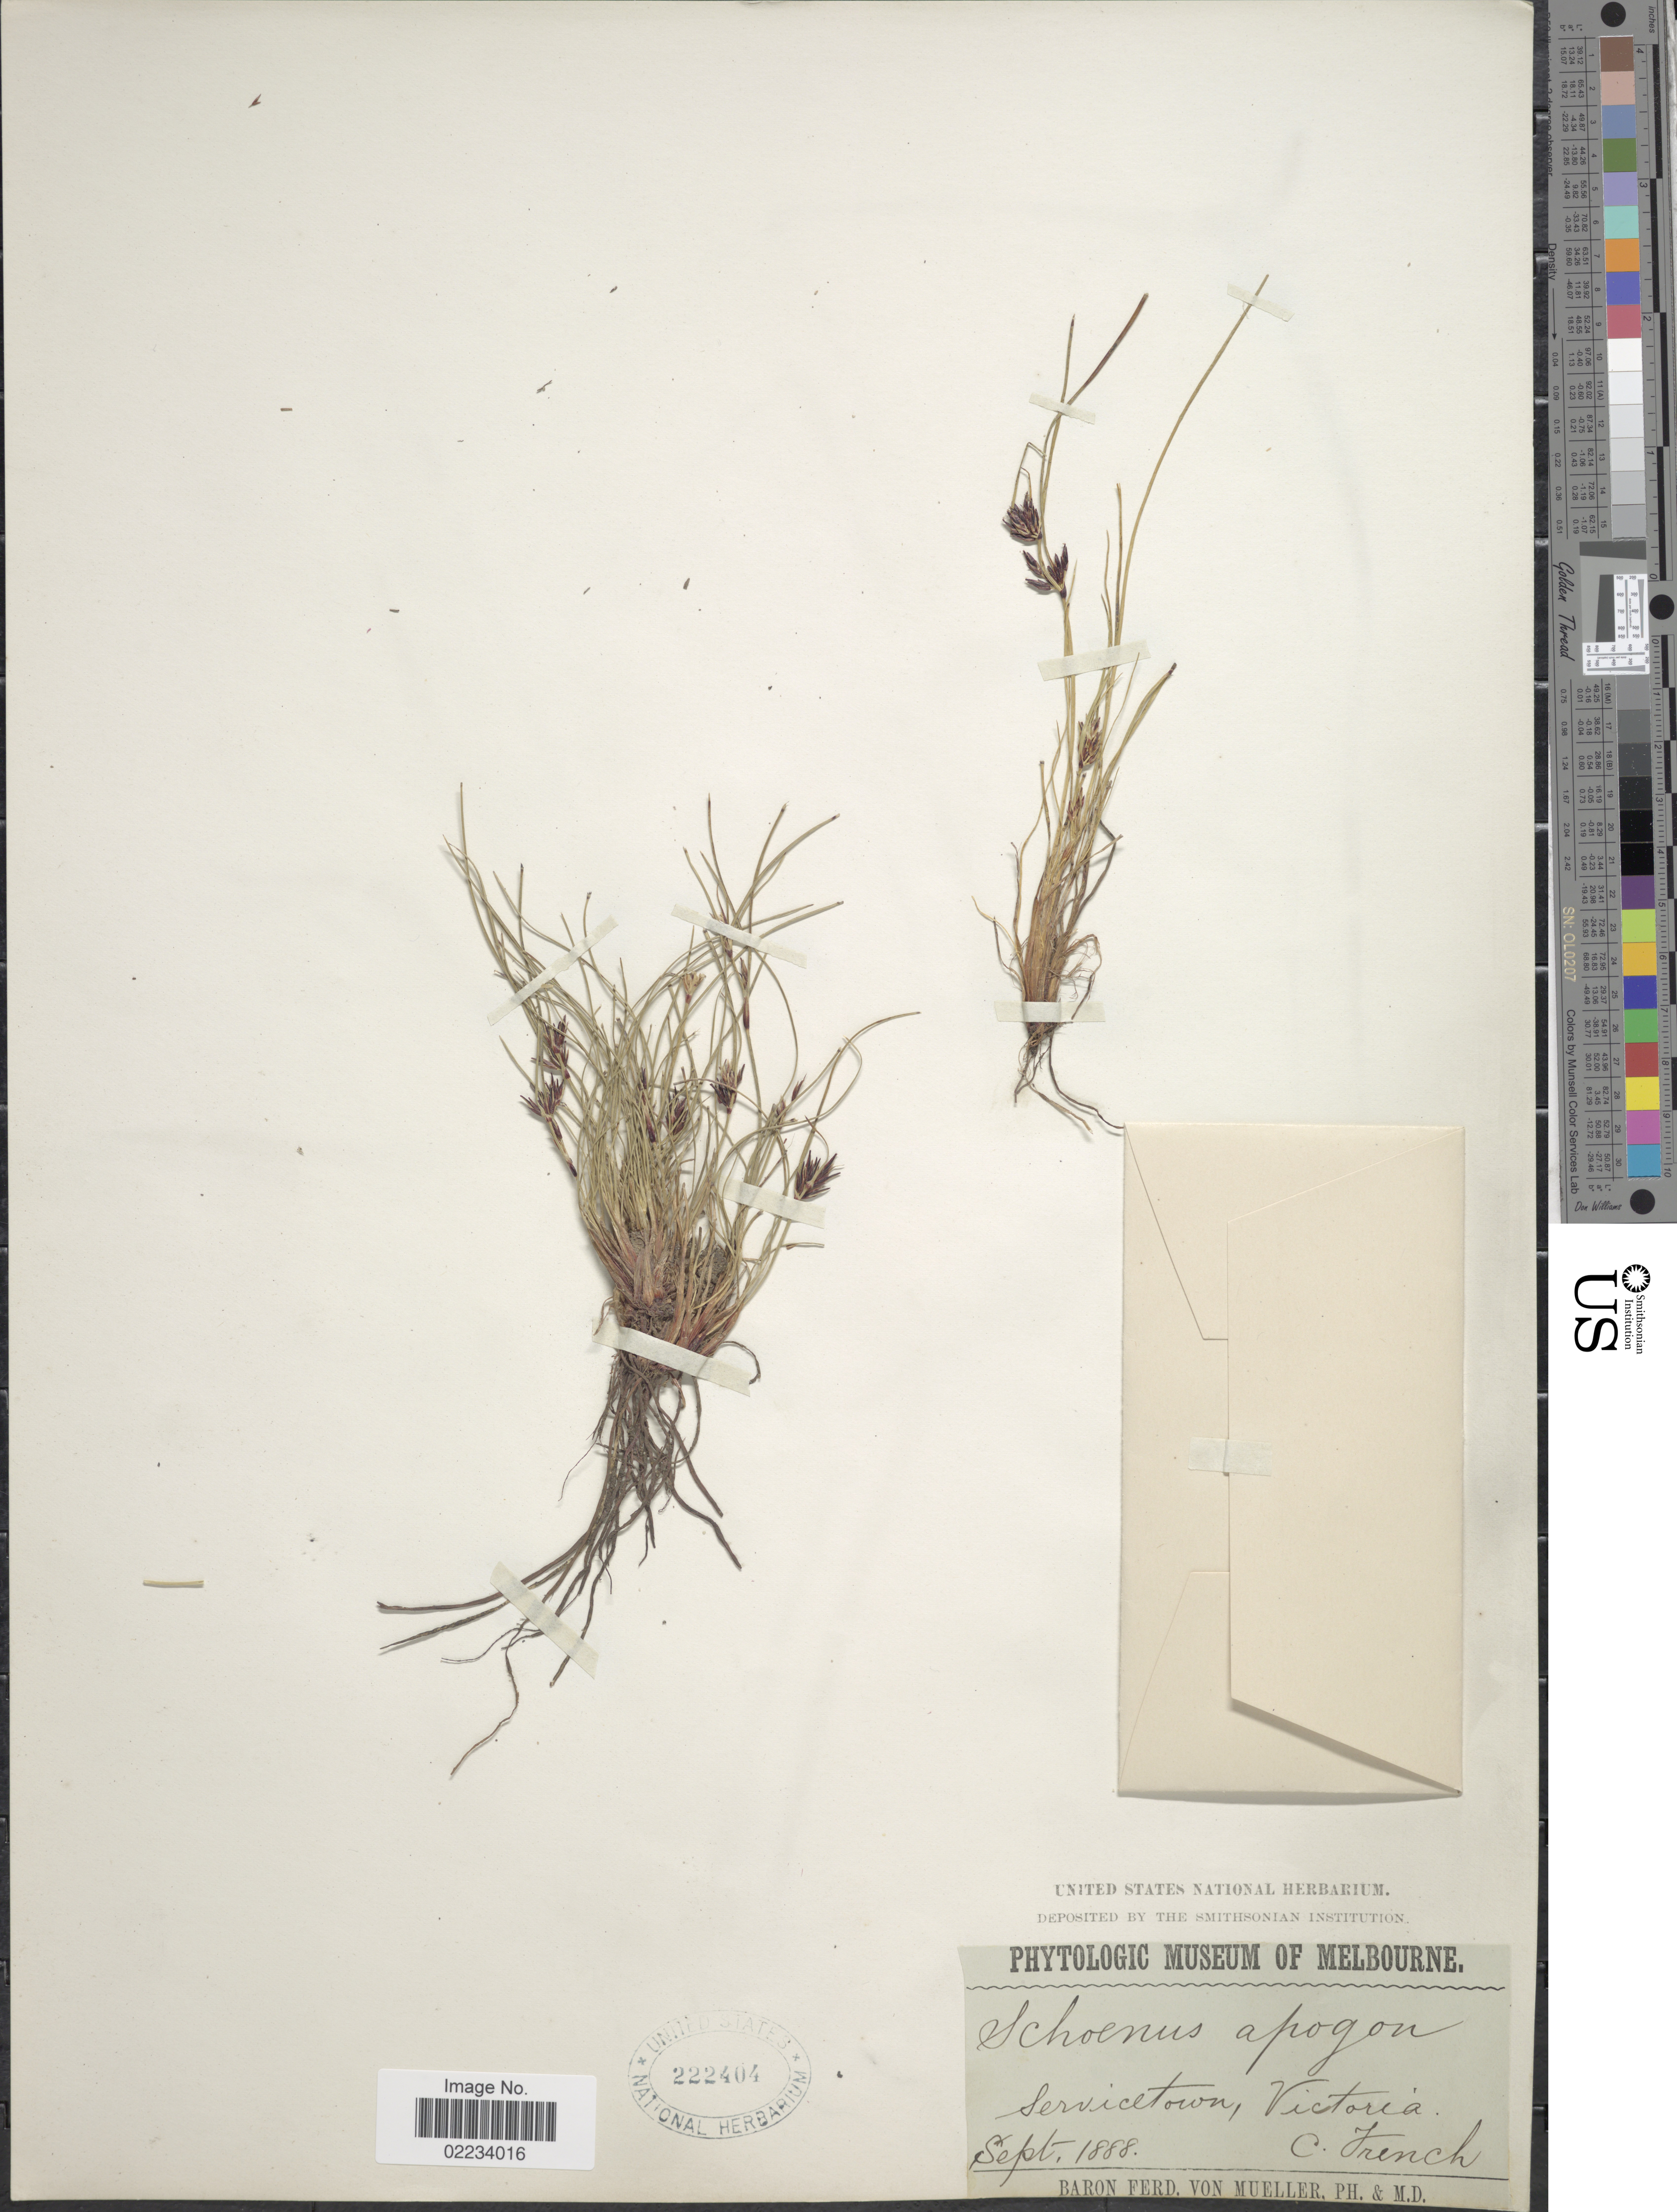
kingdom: Plantae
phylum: Tracheophyta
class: Liliopsida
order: Poales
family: Cyperaceae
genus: Schoenus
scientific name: Schoenus apogon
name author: Roem. & Schult.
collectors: C. French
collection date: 1888-09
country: Australia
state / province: Victoria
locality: Servicetown, Victoria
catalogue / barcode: US 222404